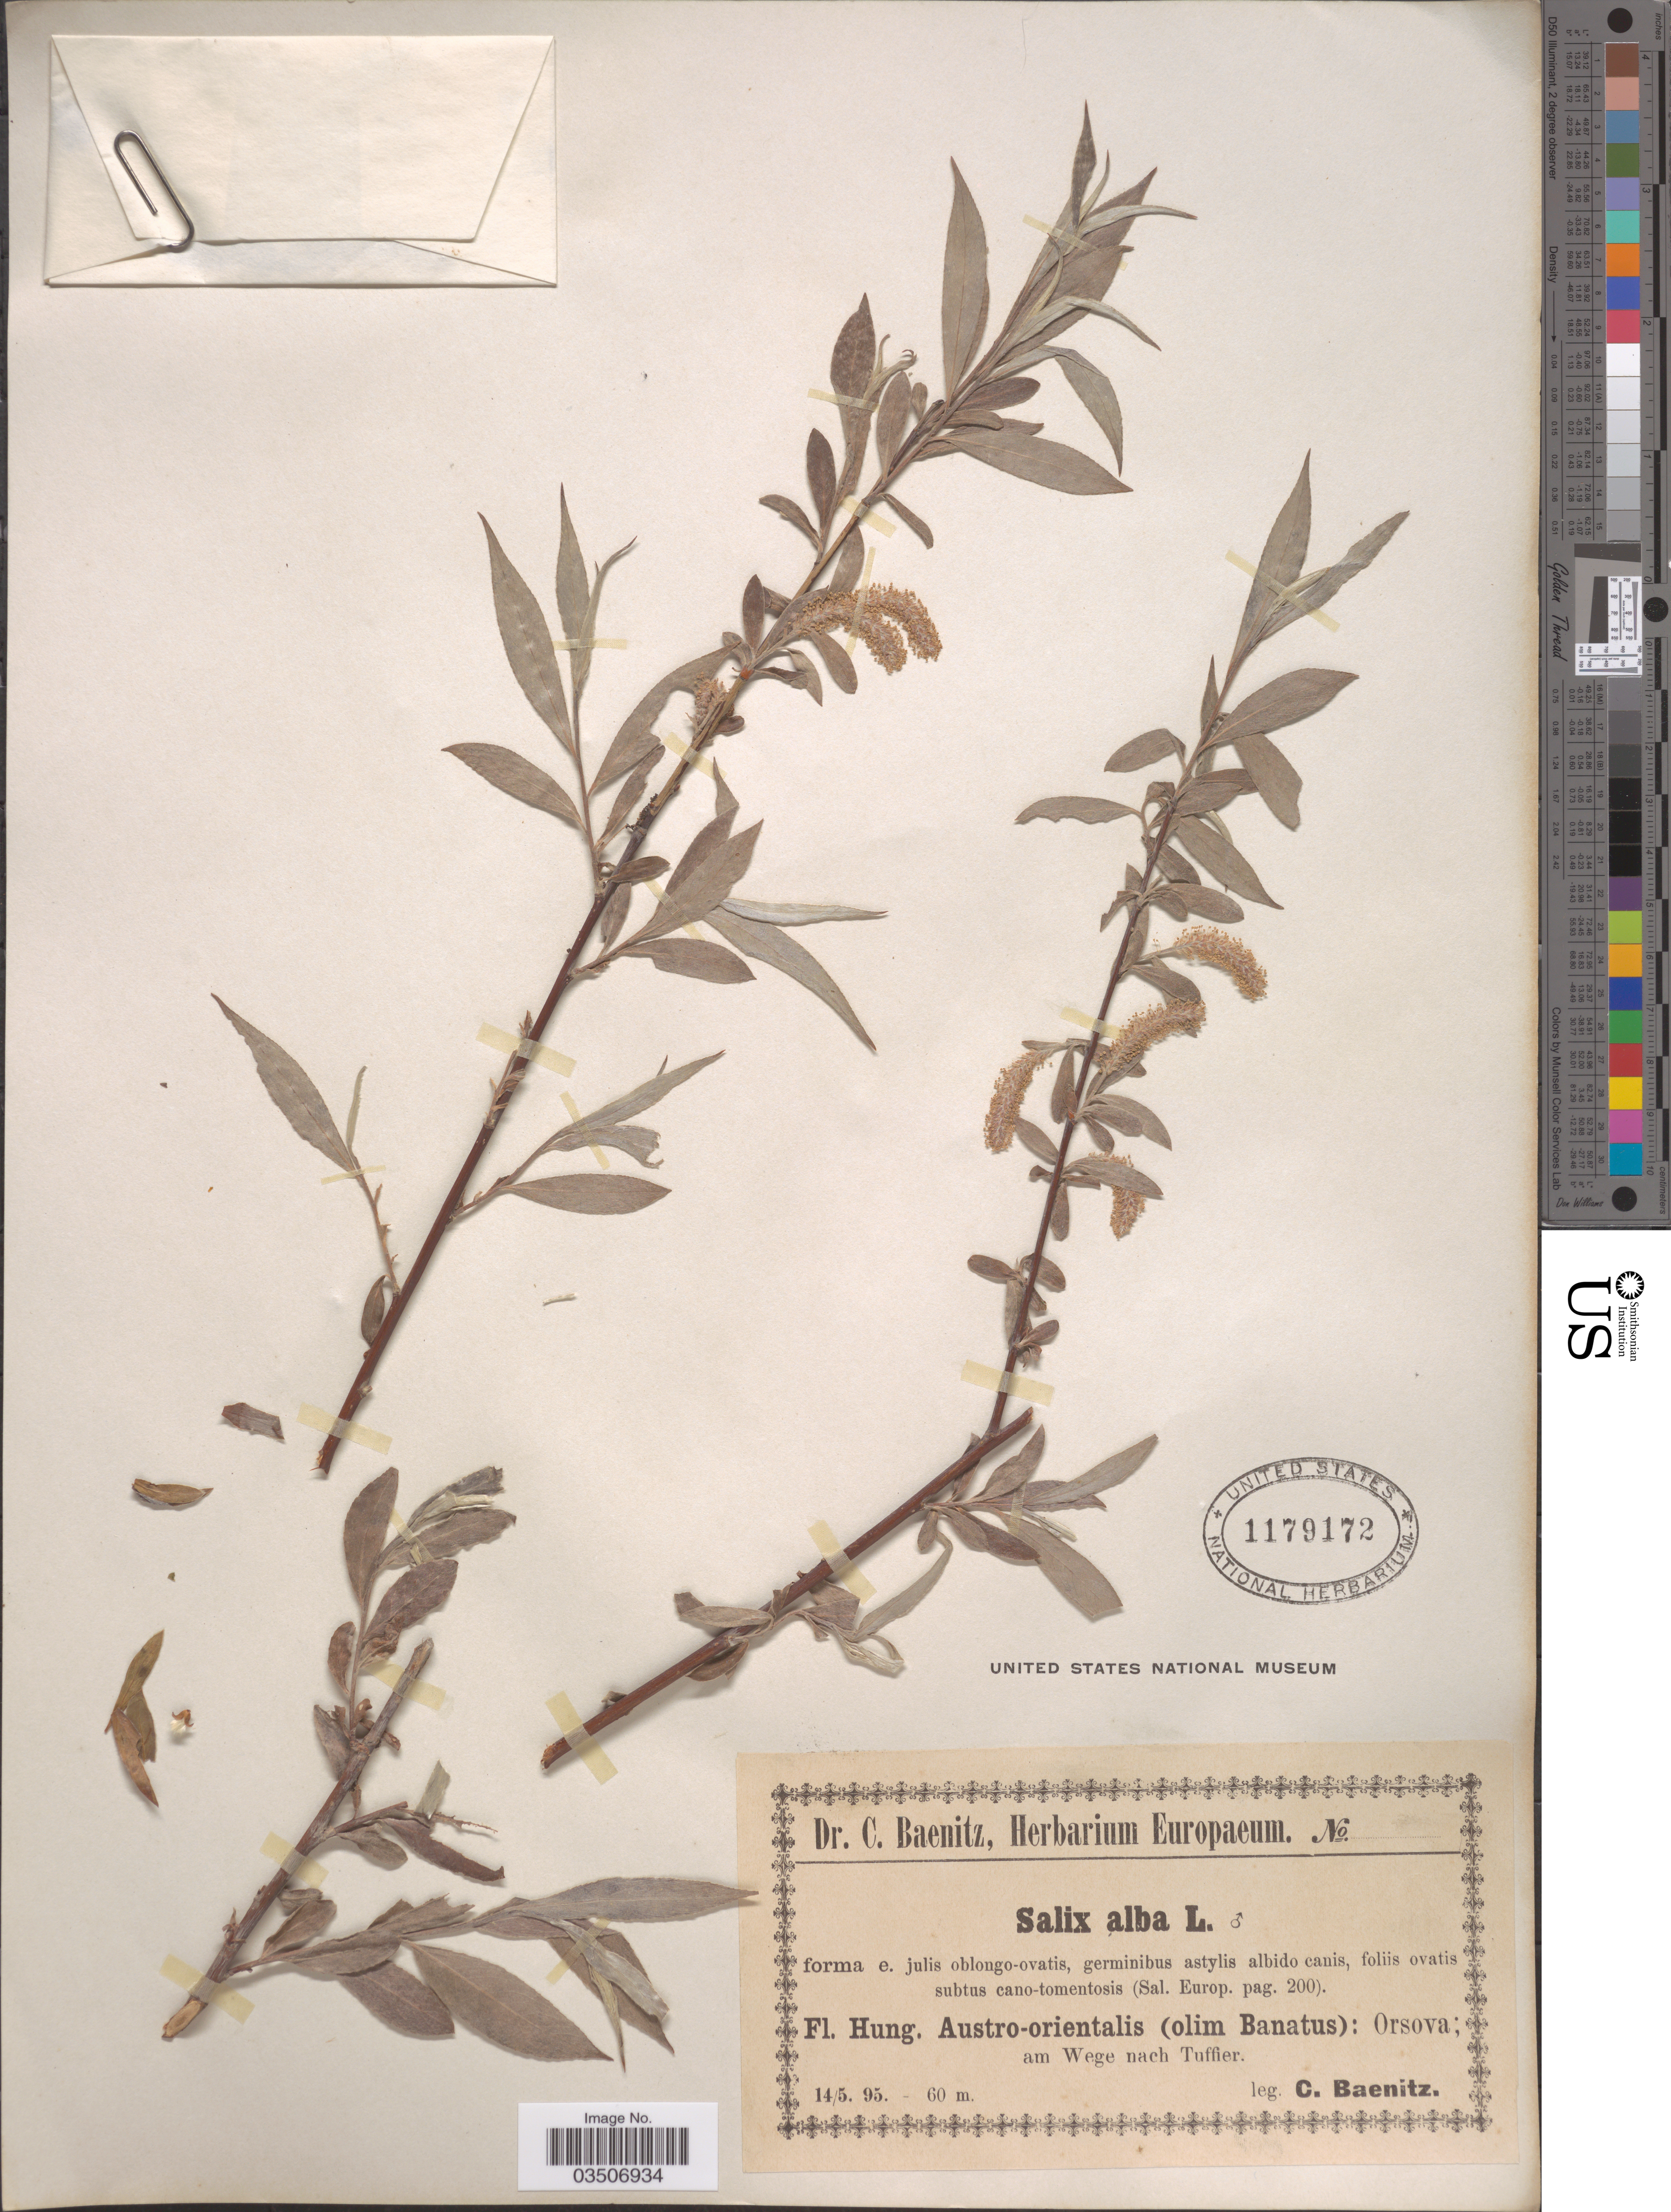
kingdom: Plantae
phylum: Tracheophyta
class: Magnoliopsida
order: Malpighiales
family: Salicaceae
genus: Salix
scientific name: Salix alba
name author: L.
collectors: C. G. Baenitz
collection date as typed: Transcribed d/m/y: 14/5/95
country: Hungary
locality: Hung. Austro-orientalis (olim Banatus): Orsova; am Wege nach Tuffier.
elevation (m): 60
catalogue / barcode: US 1179172